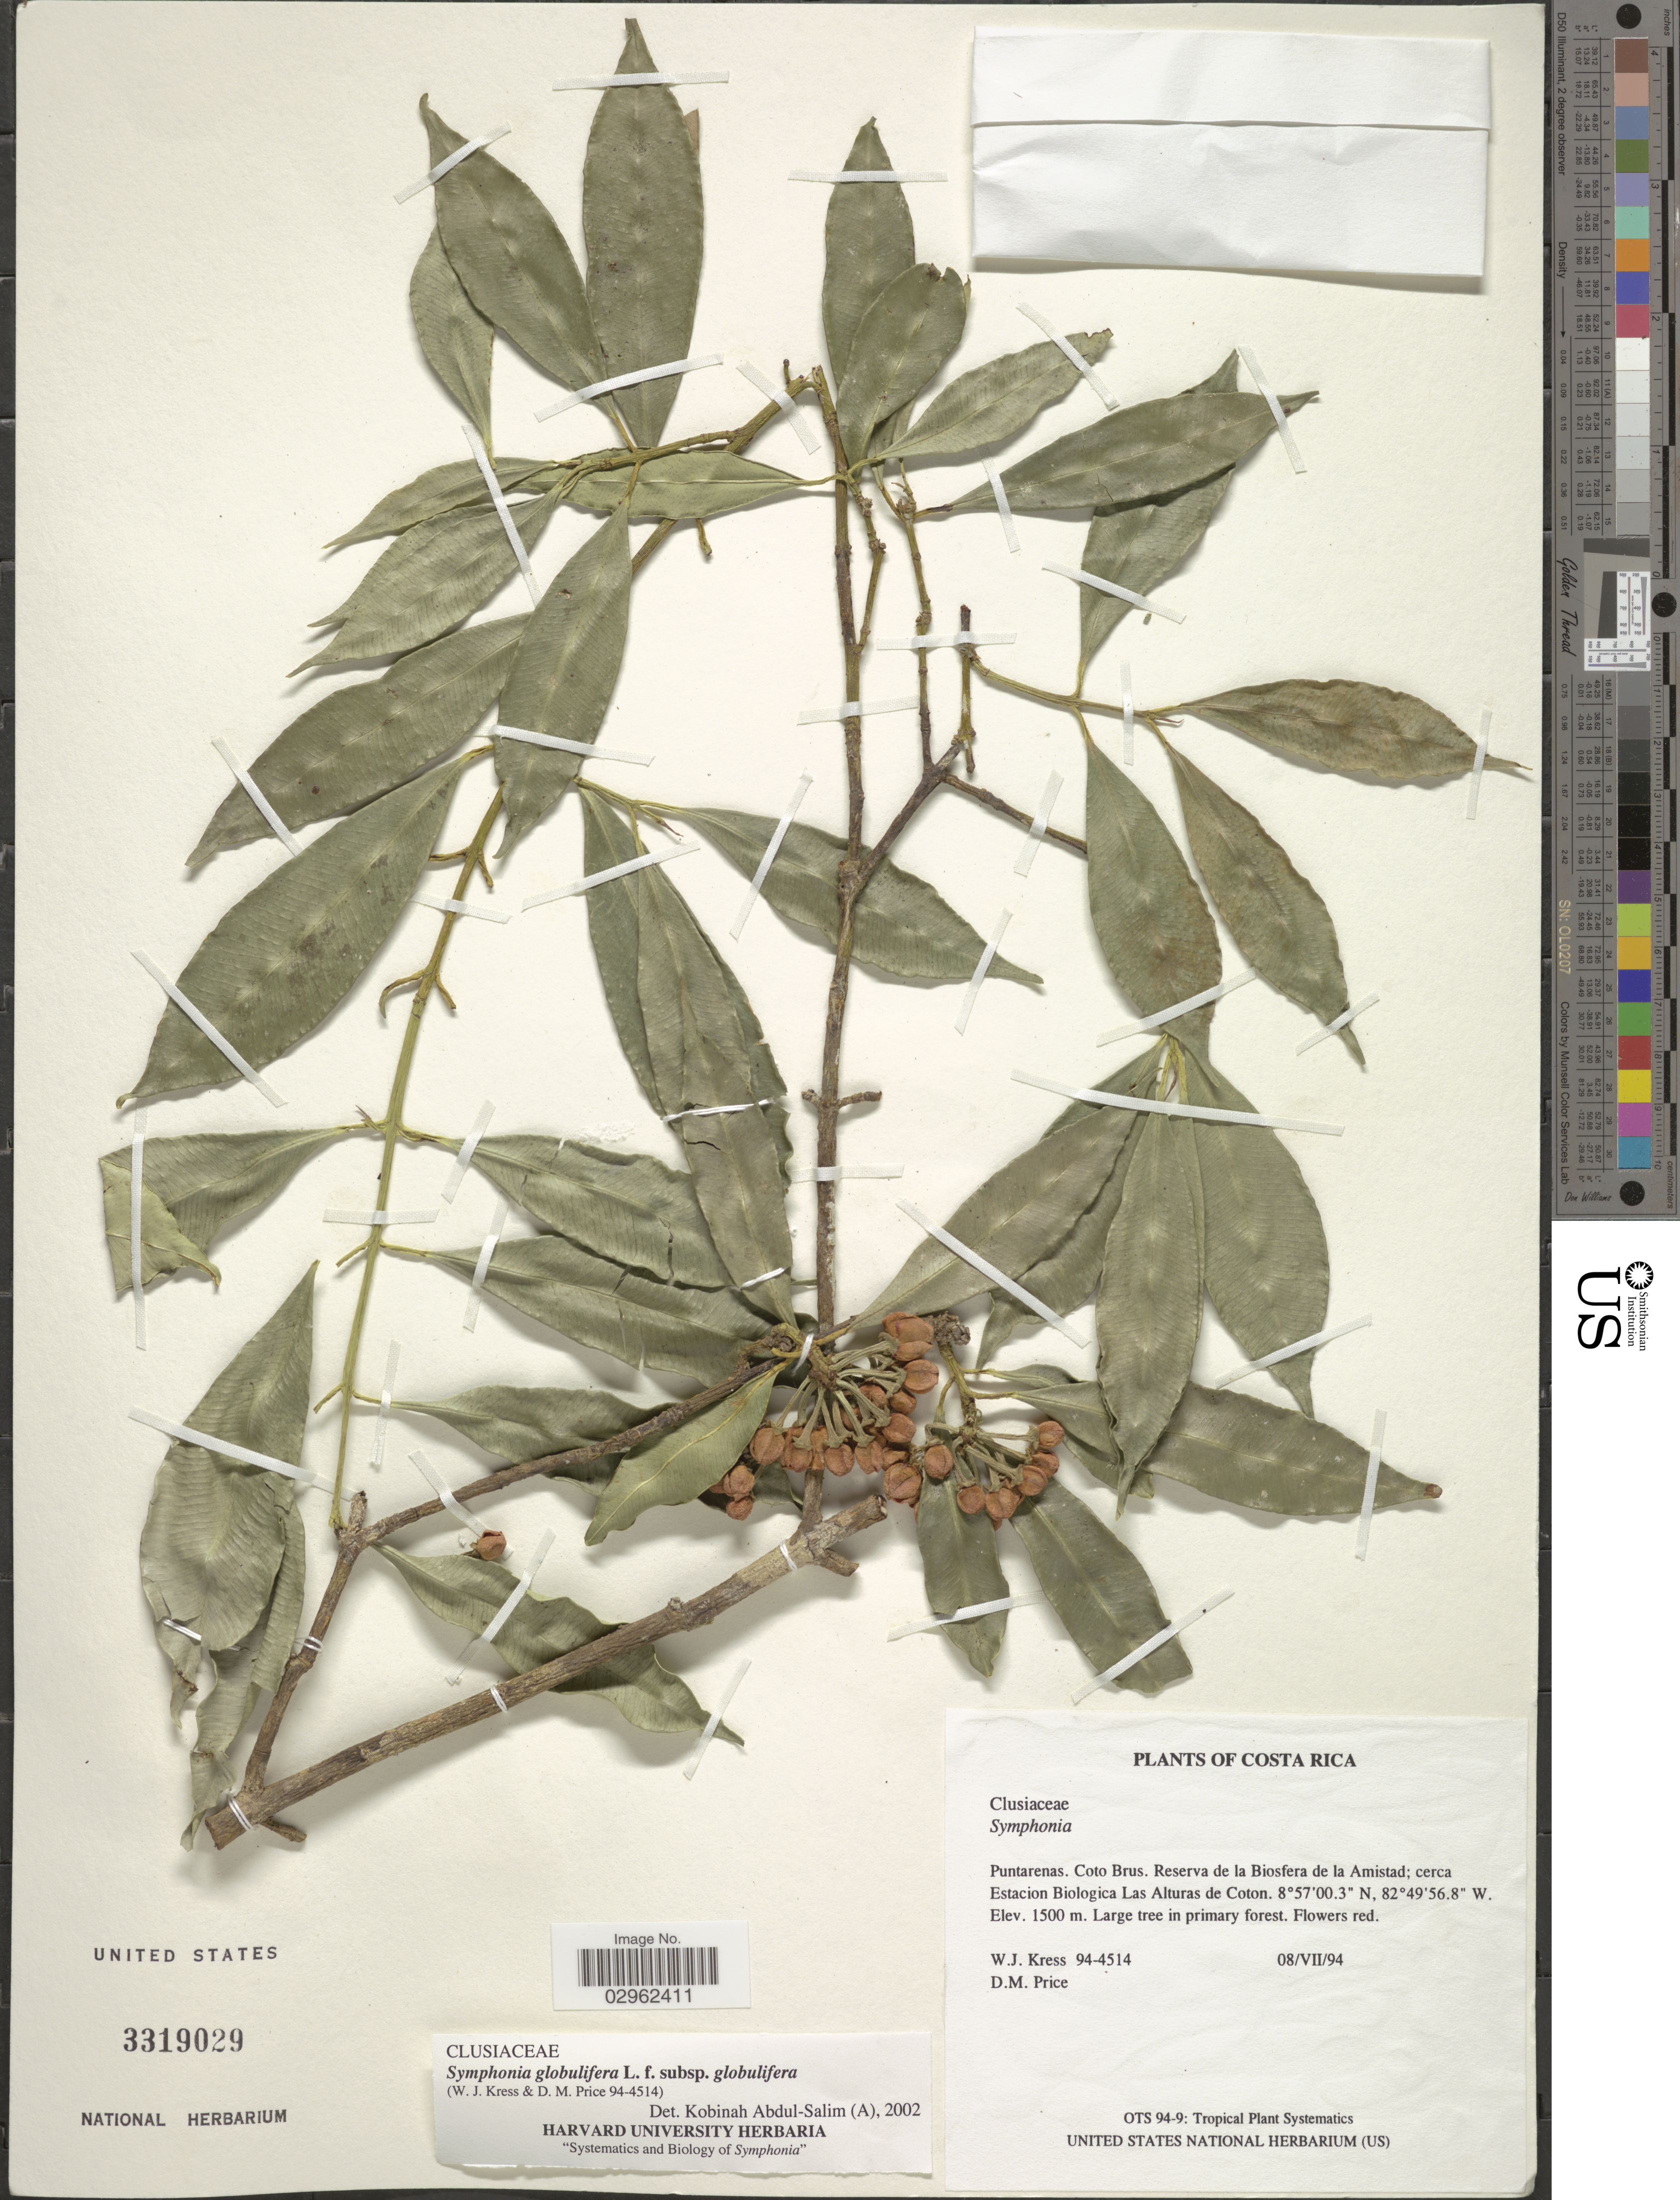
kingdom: Plantae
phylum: Tracheophyta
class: Magnoliopsida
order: Malpighiales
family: Clusiaceae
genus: Symphonia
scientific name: Symphonia globulifera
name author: L. f.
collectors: W. J. Kress & D. M. Price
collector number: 94-4514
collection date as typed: Transcribed d/m/y: 8/7/94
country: Costa Rica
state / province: Puntarenas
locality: Coto Brus. Reserva de la Biosfera de la Amistad; cerca Estacion Biologica Las Alturas de Coton.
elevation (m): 1500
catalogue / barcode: US 3319029